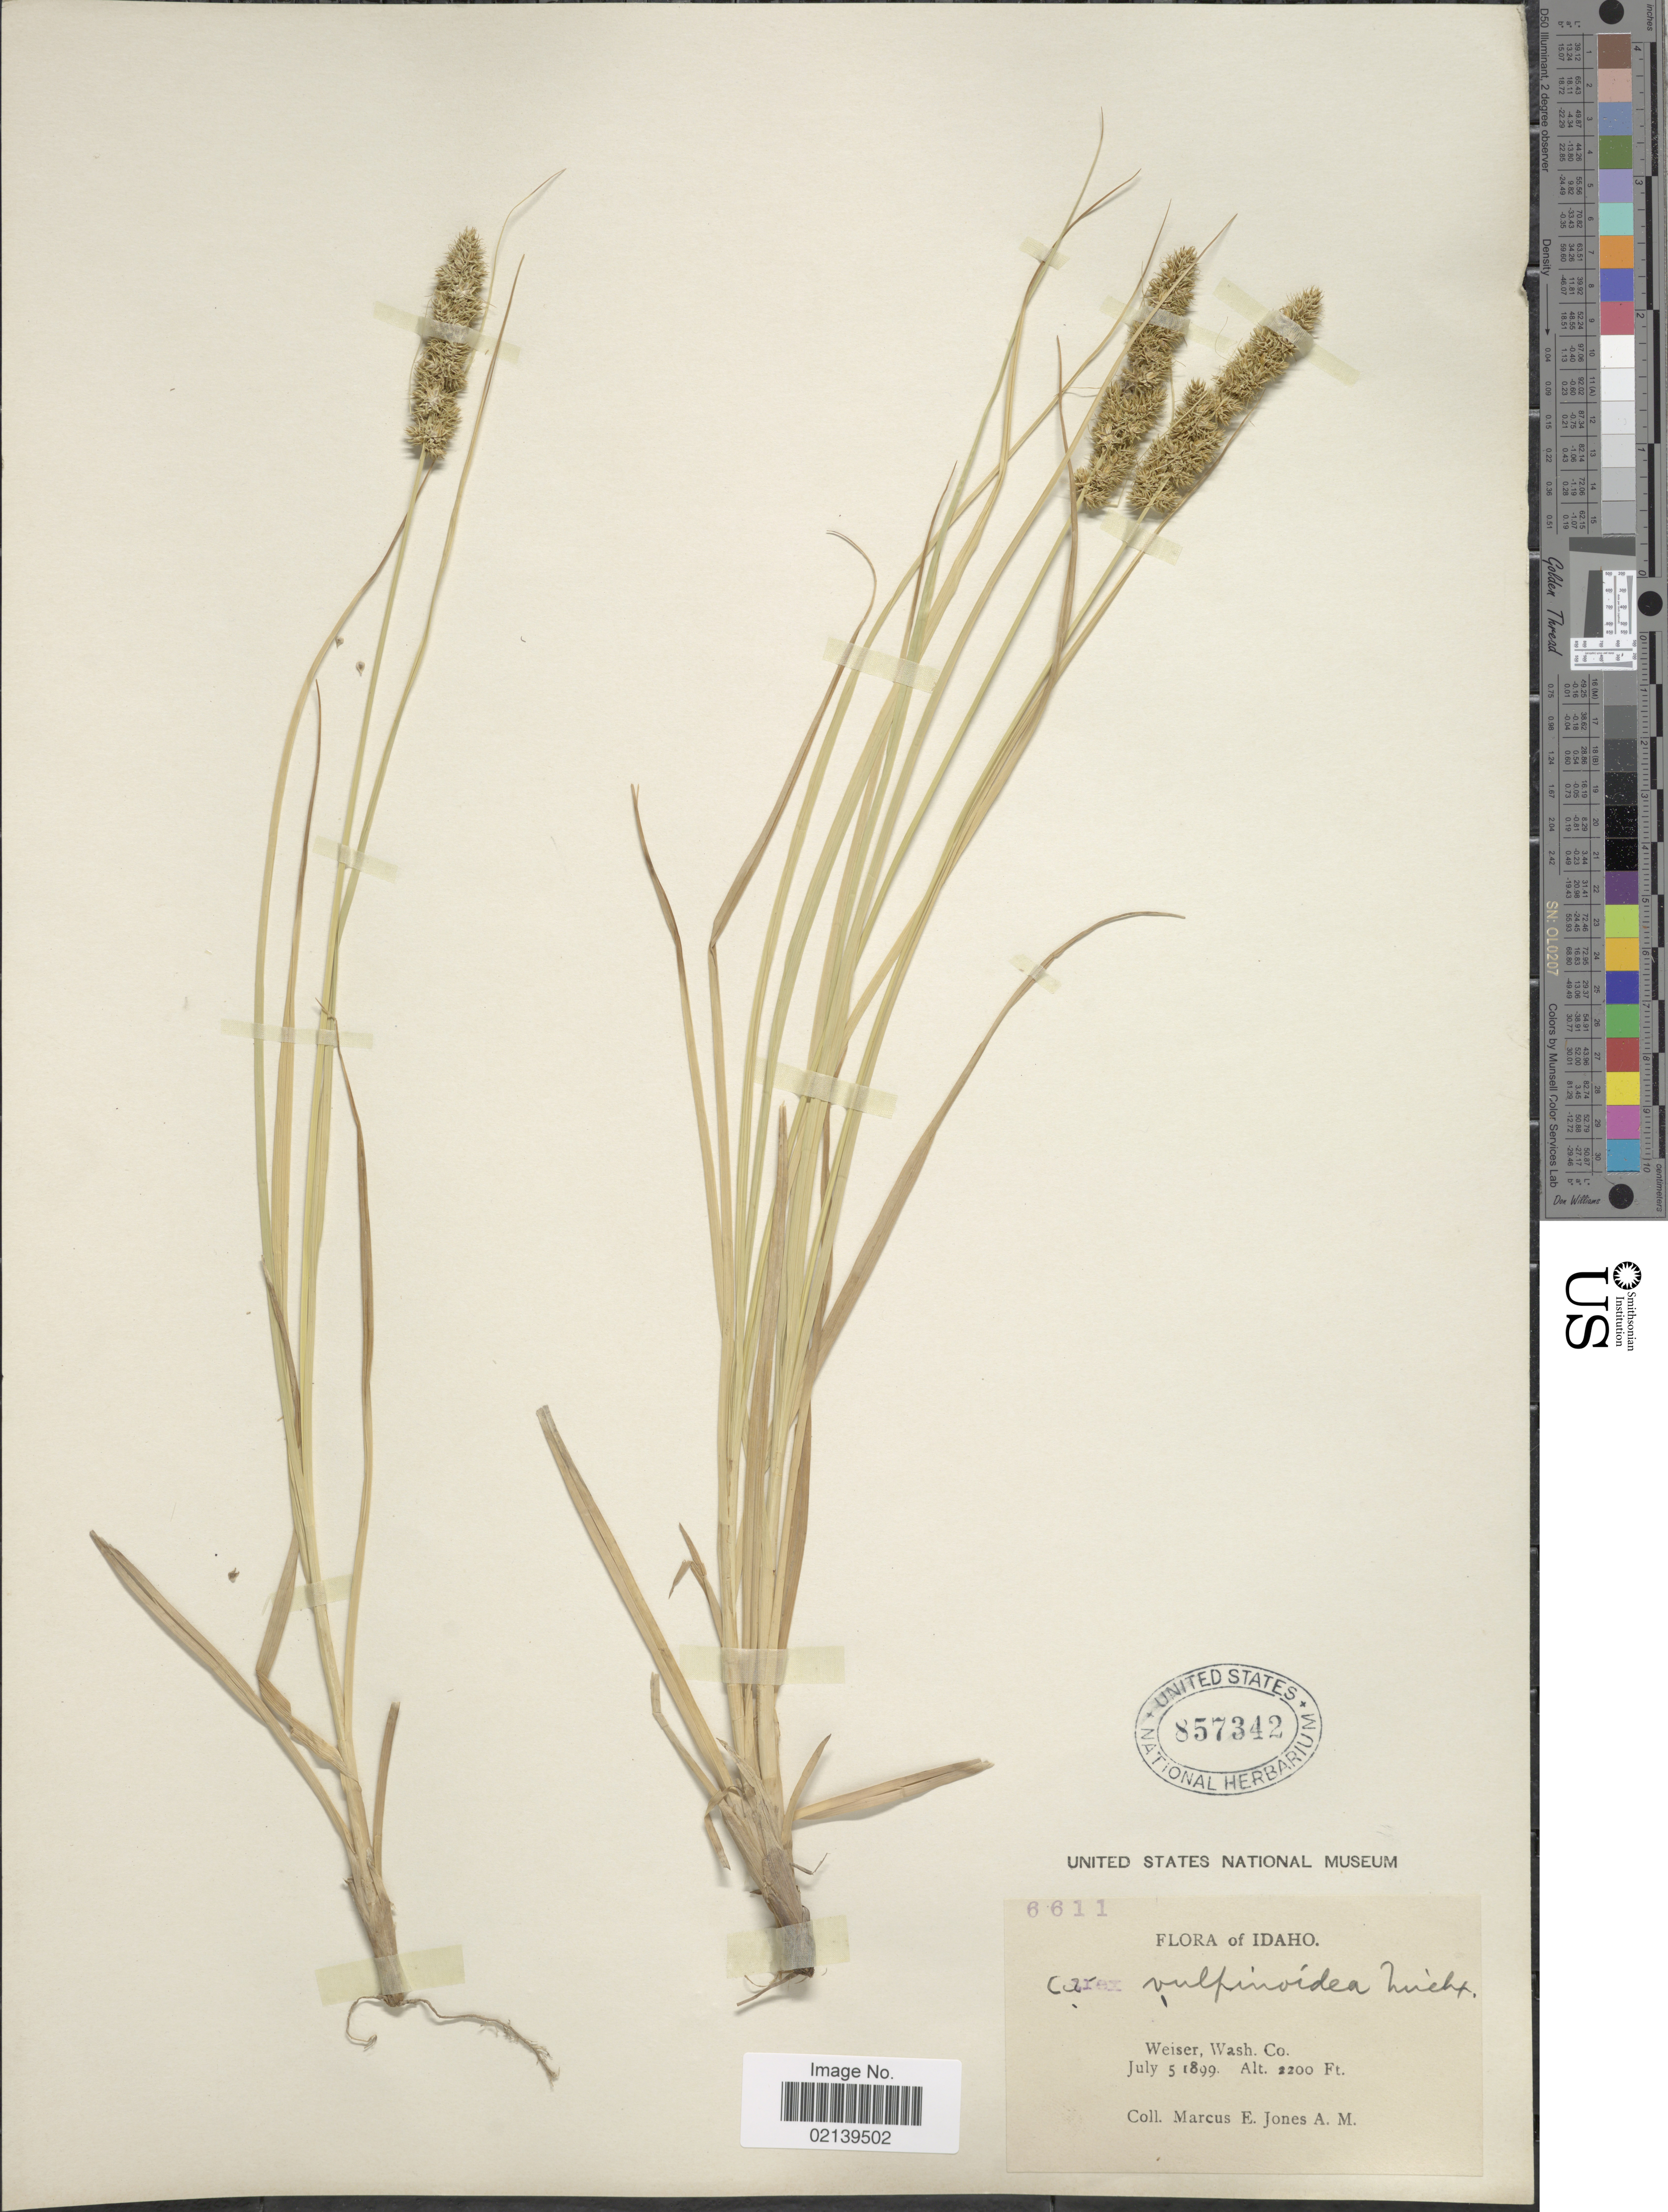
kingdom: Plantae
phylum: Tracheophyta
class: Liliopsida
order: Poales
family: Cyperaceae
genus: Carex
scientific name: Carex vulpinoidea Michx.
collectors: M. E. Jones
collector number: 6611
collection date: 1899-07-05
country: United States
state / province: Idaho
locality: Weiser, Wash. Co.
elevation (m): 671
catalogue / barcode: US 857342